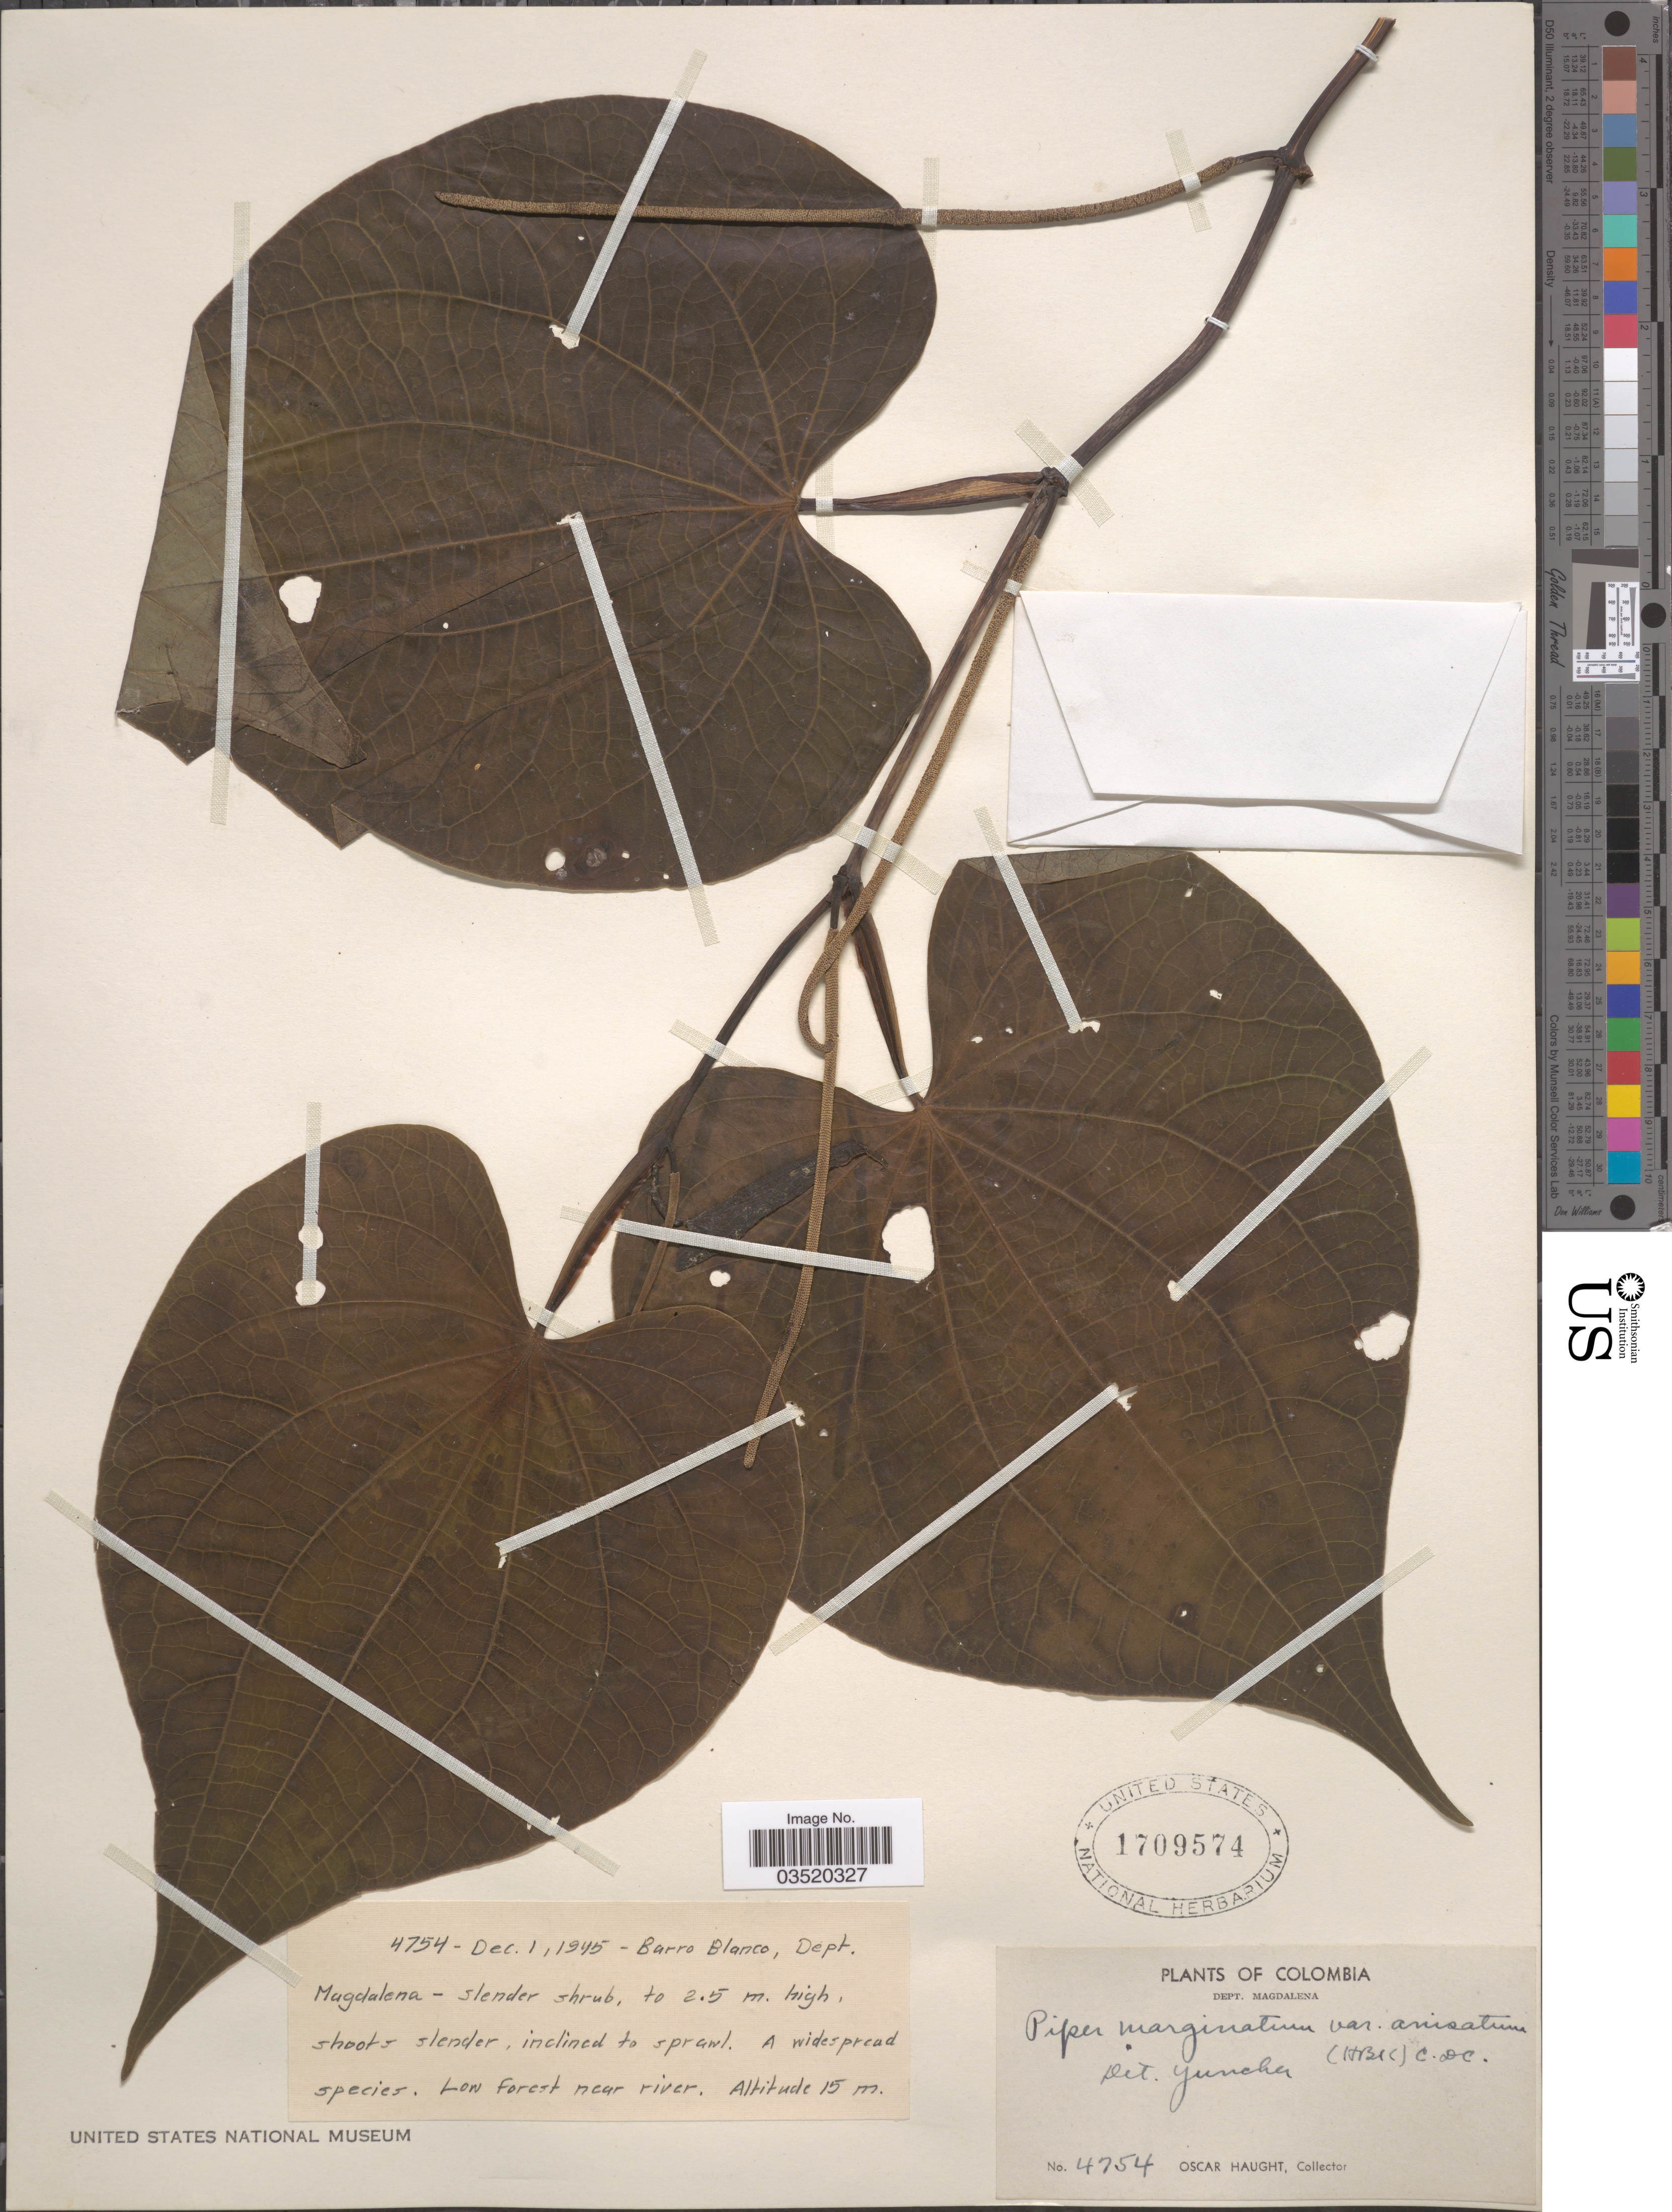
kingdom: Plantae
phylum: Tracheophyta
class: Magnoliopsida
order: Piperales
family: Piperaceae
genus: Piper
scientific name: Piper marginatum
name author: Jacq.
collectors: O. Haught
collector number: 4754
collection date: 1945-12-01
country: Colombia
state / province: Magdalena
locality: Barro Blanco, Dept. Magdalena.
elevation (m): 15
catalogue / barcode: US 1709574